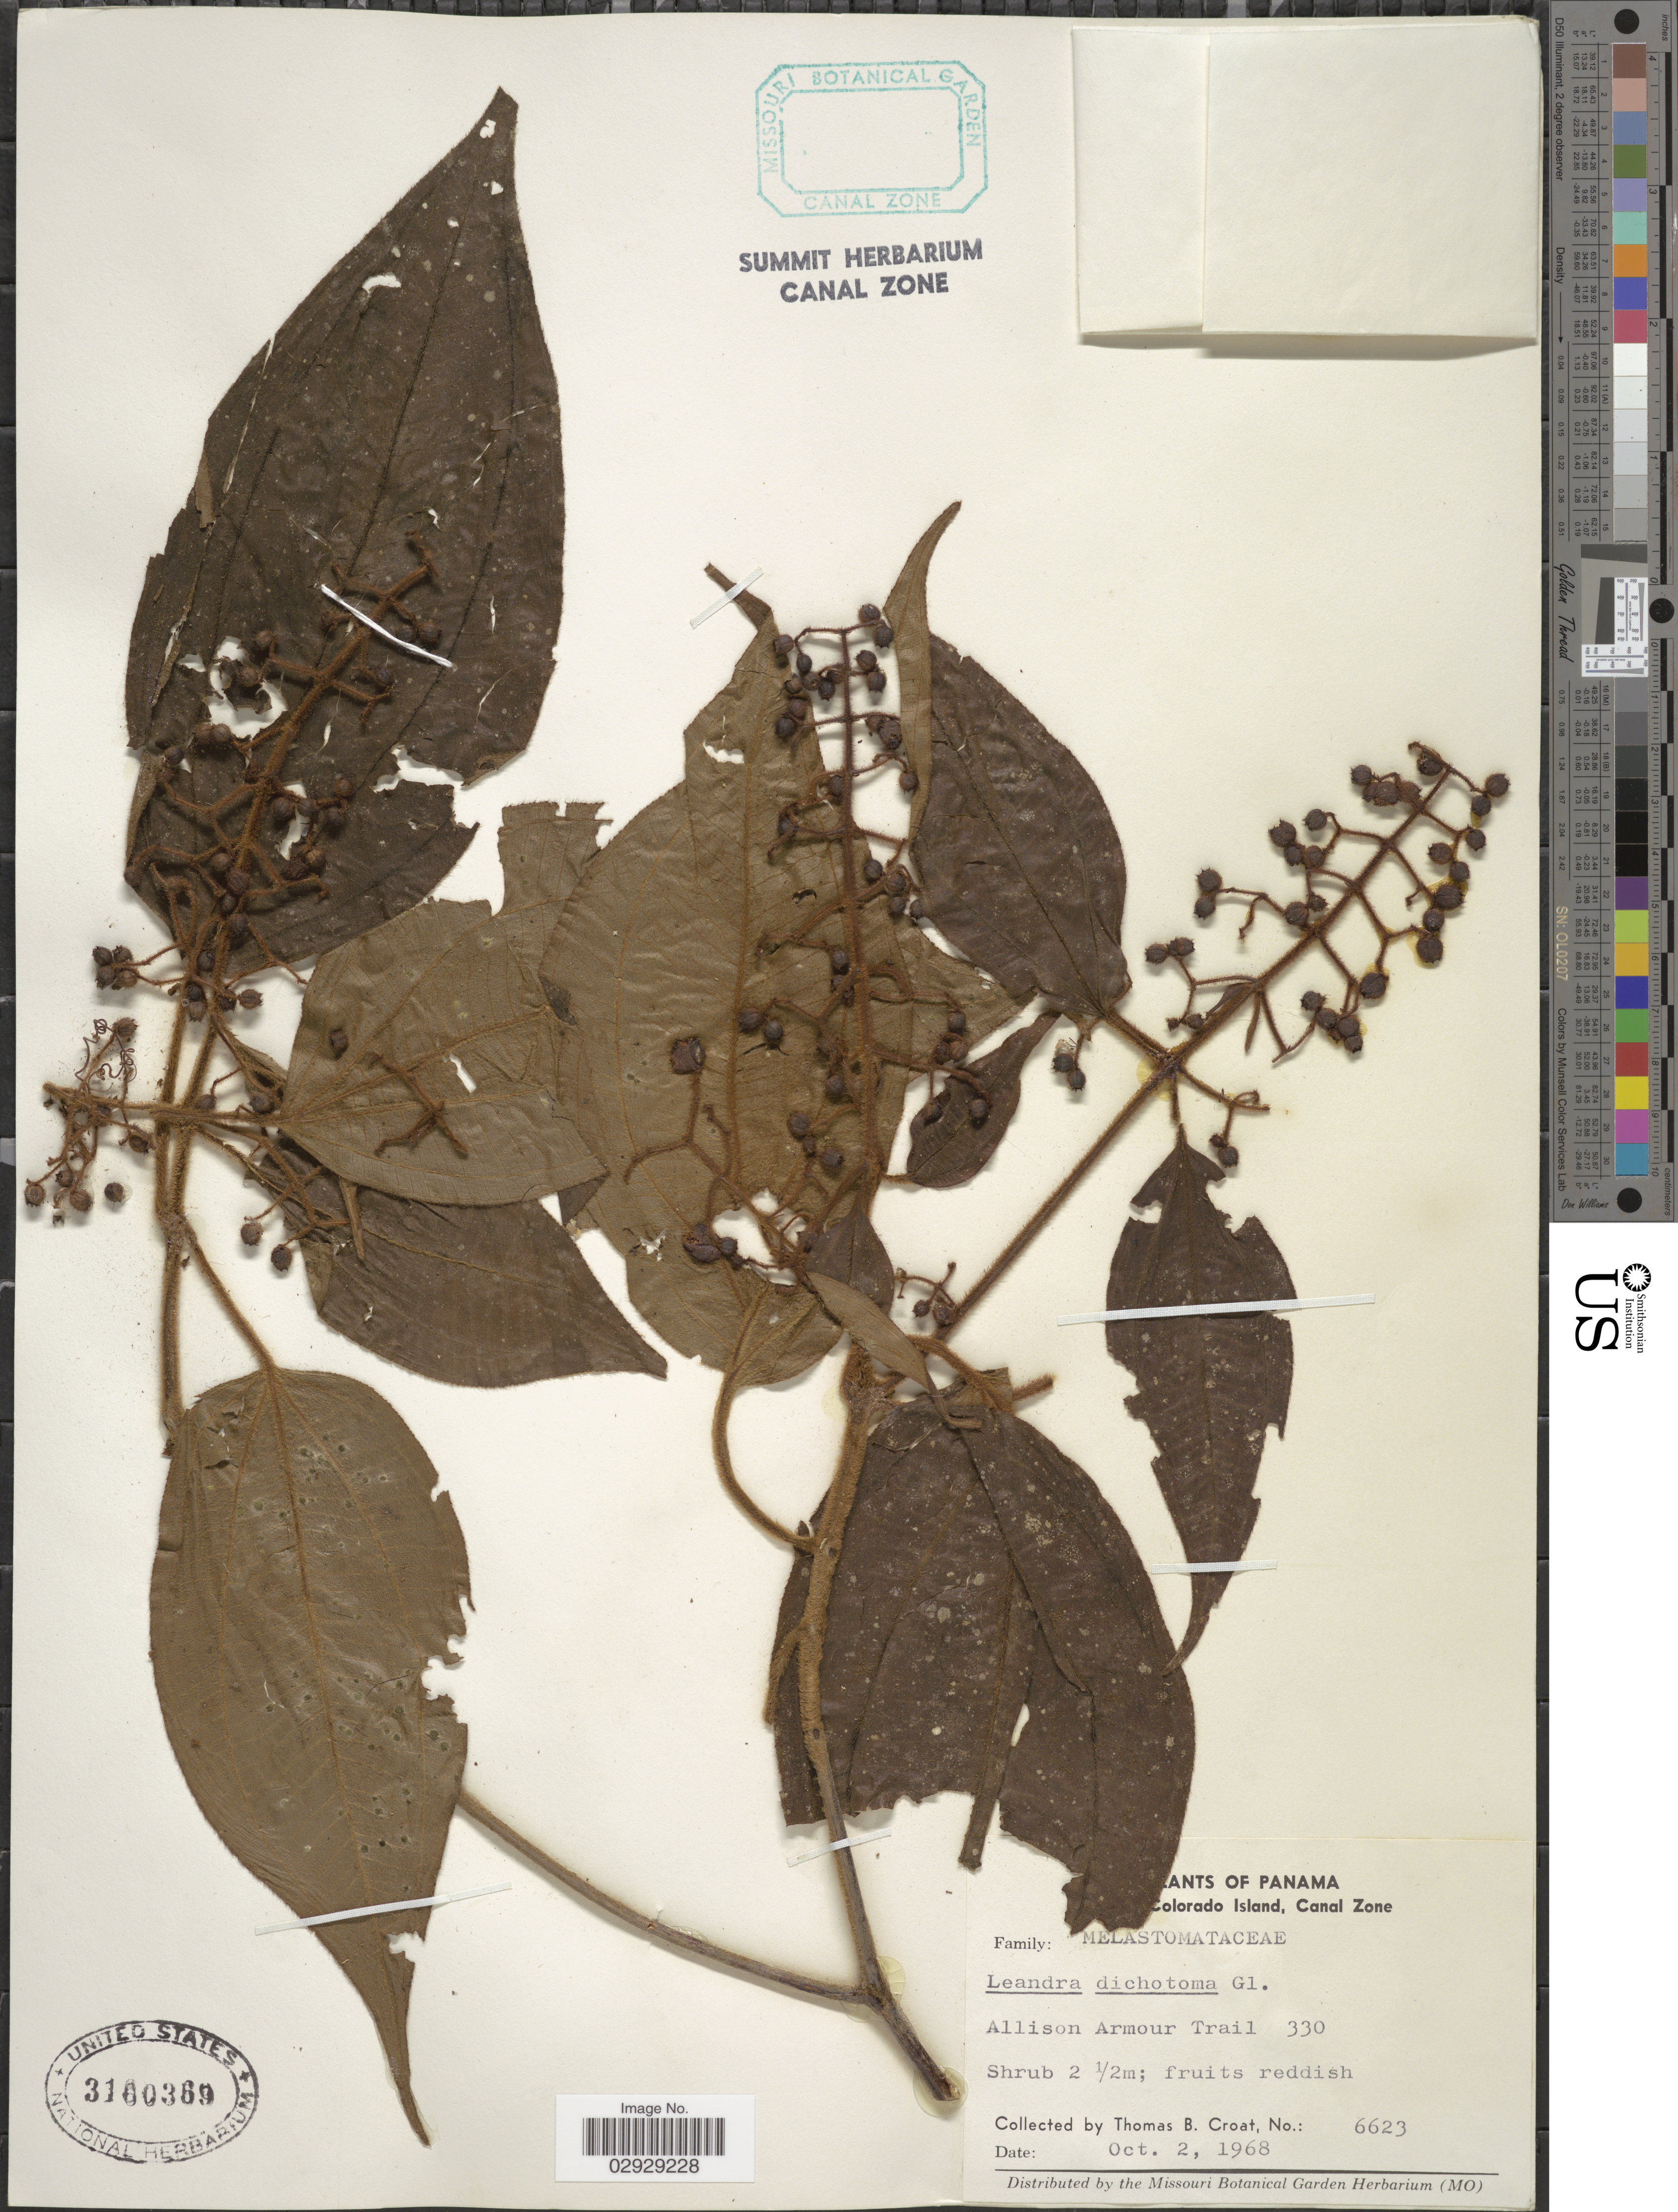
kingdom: Plantae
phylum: Tracheophyta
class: Magnoliopsida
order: Myrtales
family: Melastomataceae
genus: Leandra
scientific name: Leandra granatensis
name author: Gleason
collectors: T. B. Croat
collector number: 6623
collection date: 1968-10-02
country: Panama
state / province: Panamá Oeste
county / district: Canal Zone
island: Barro Colorado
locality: Barro Colorado Island, Canal Zone. Allison Armour Trail 330.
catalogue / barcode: US 3160369